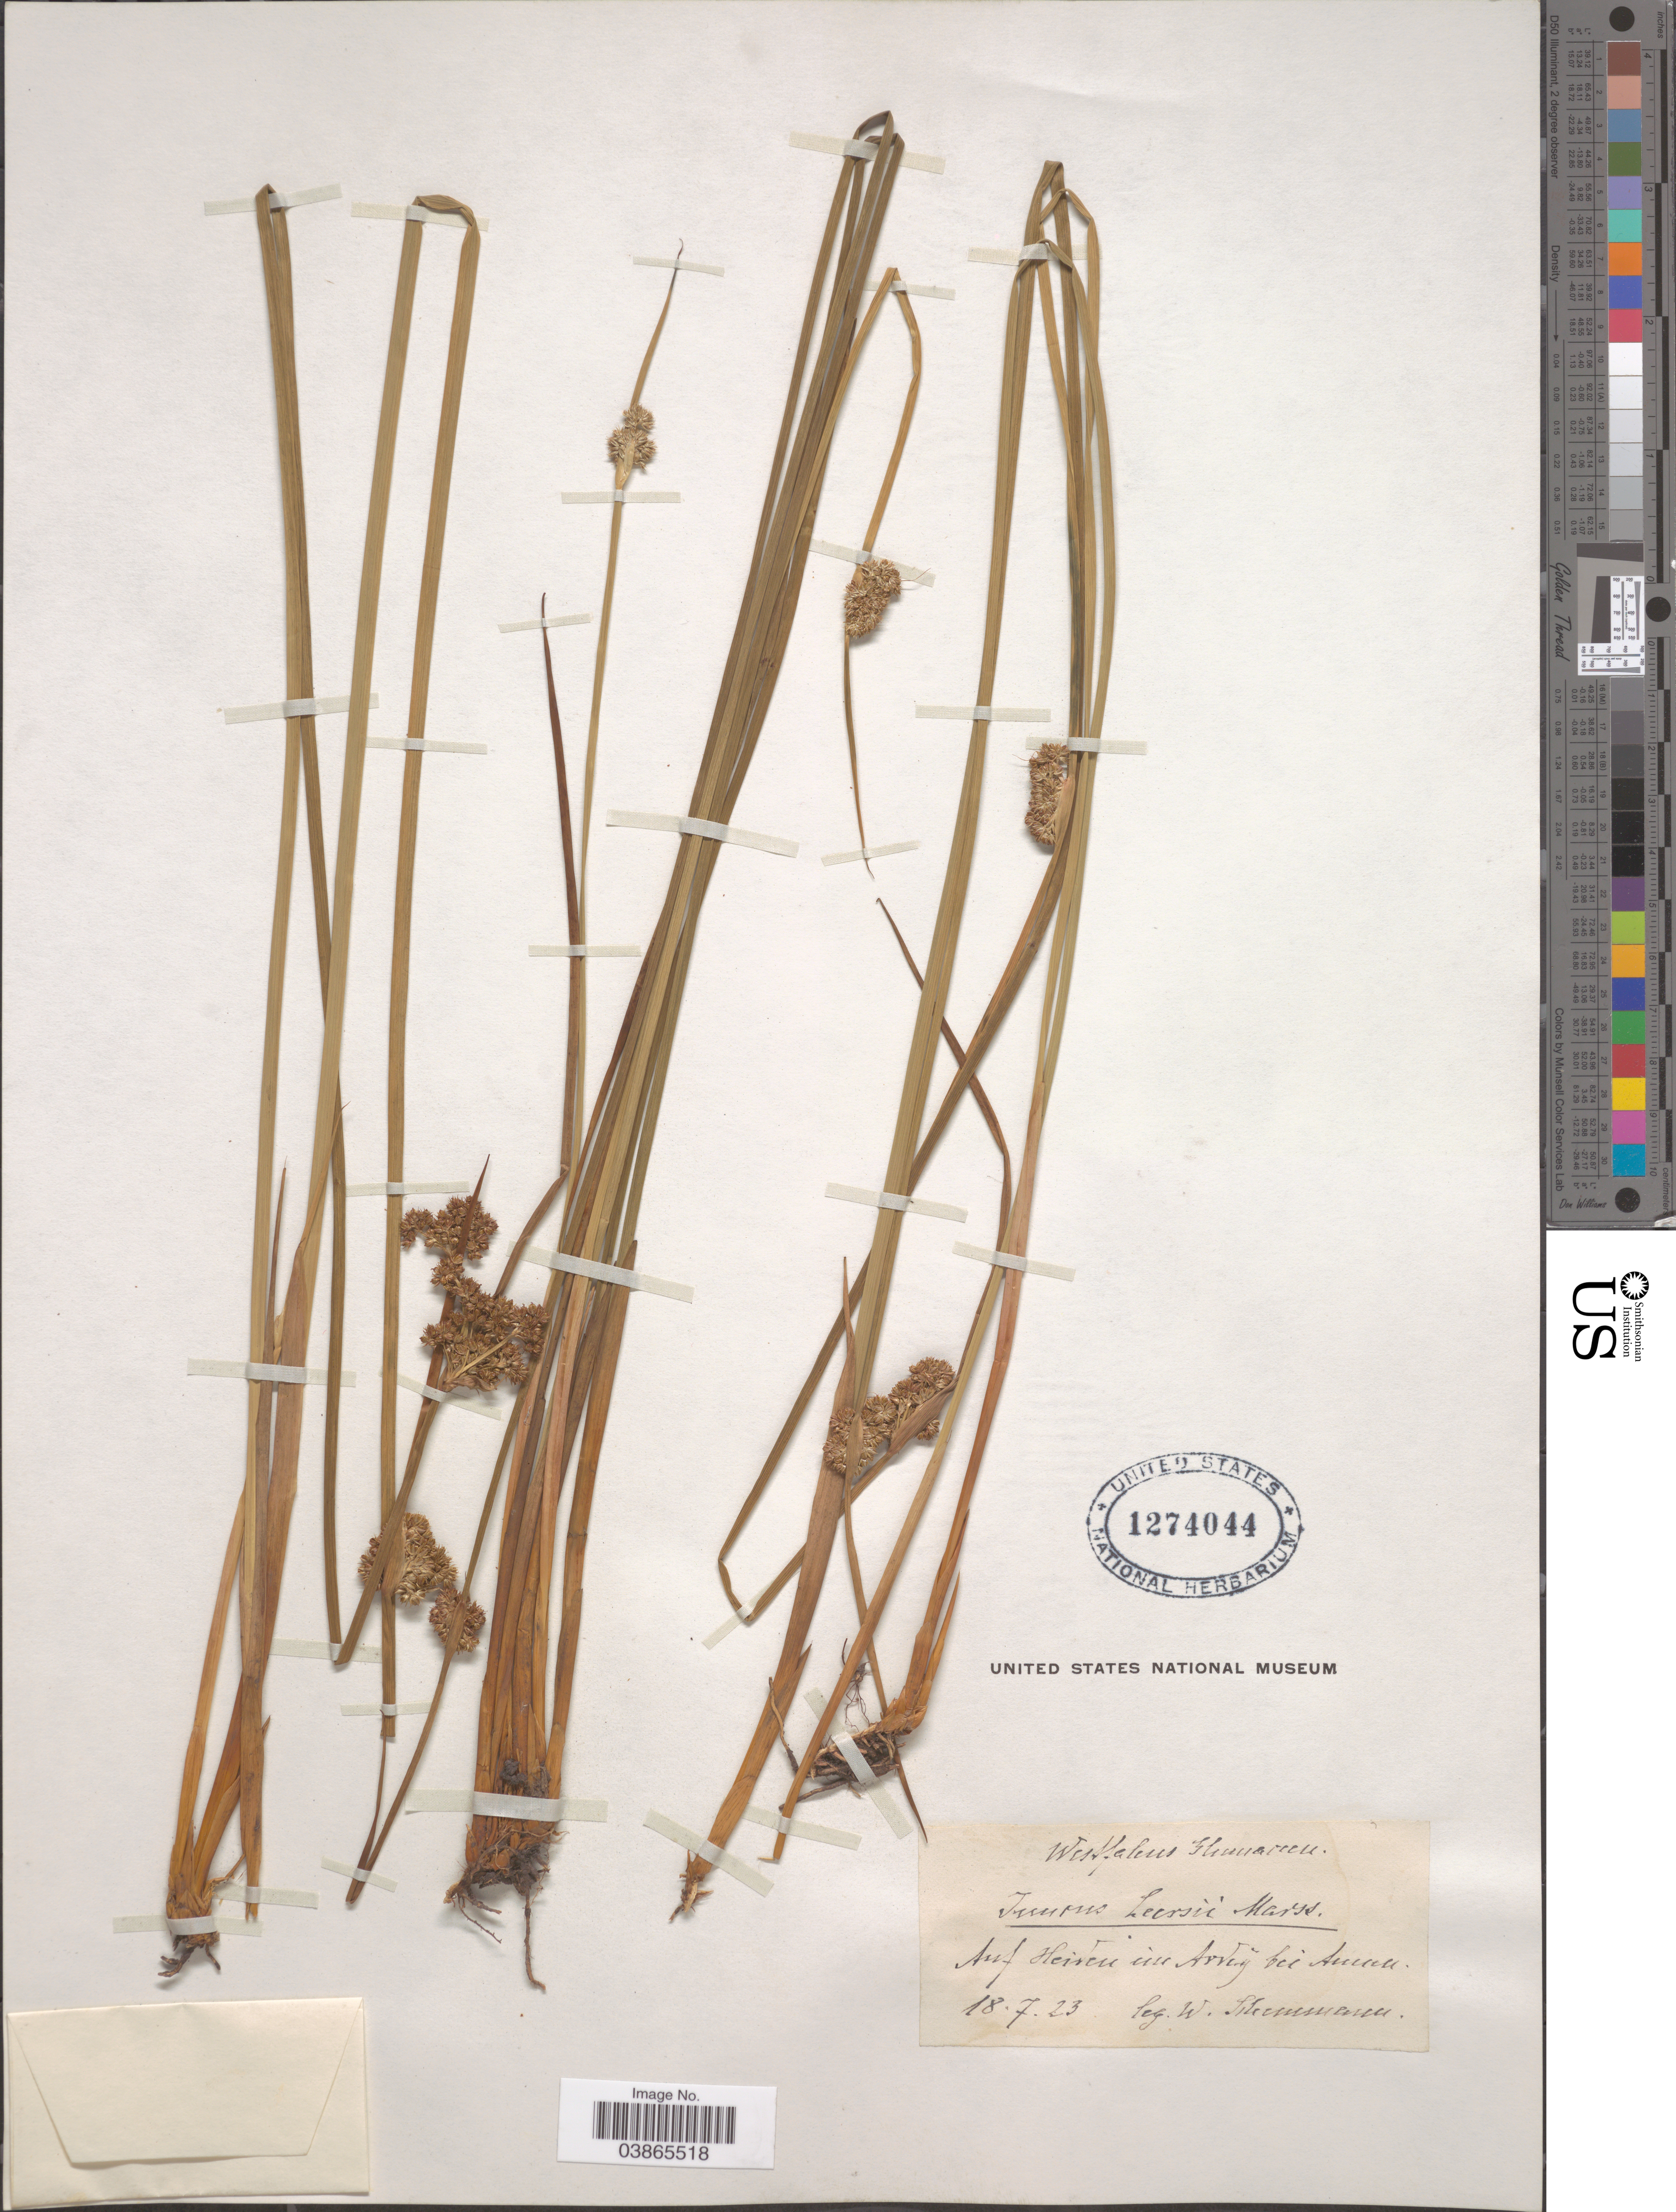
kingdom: Plantae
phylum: Tracheophyta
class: Liliopsida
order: Poales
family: Juncaceae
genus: Juncus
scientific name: Juncus leersii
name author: T. Marsson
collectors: W. Schemmann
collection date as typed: Transcribed d/m/y: 18/7/23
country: Germany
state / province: Nordrhein-Westfalen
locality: Westfalen Ghanarau [interpreted]. Auf Heiden in Ardey bei Annen.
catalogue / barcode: US 1274044